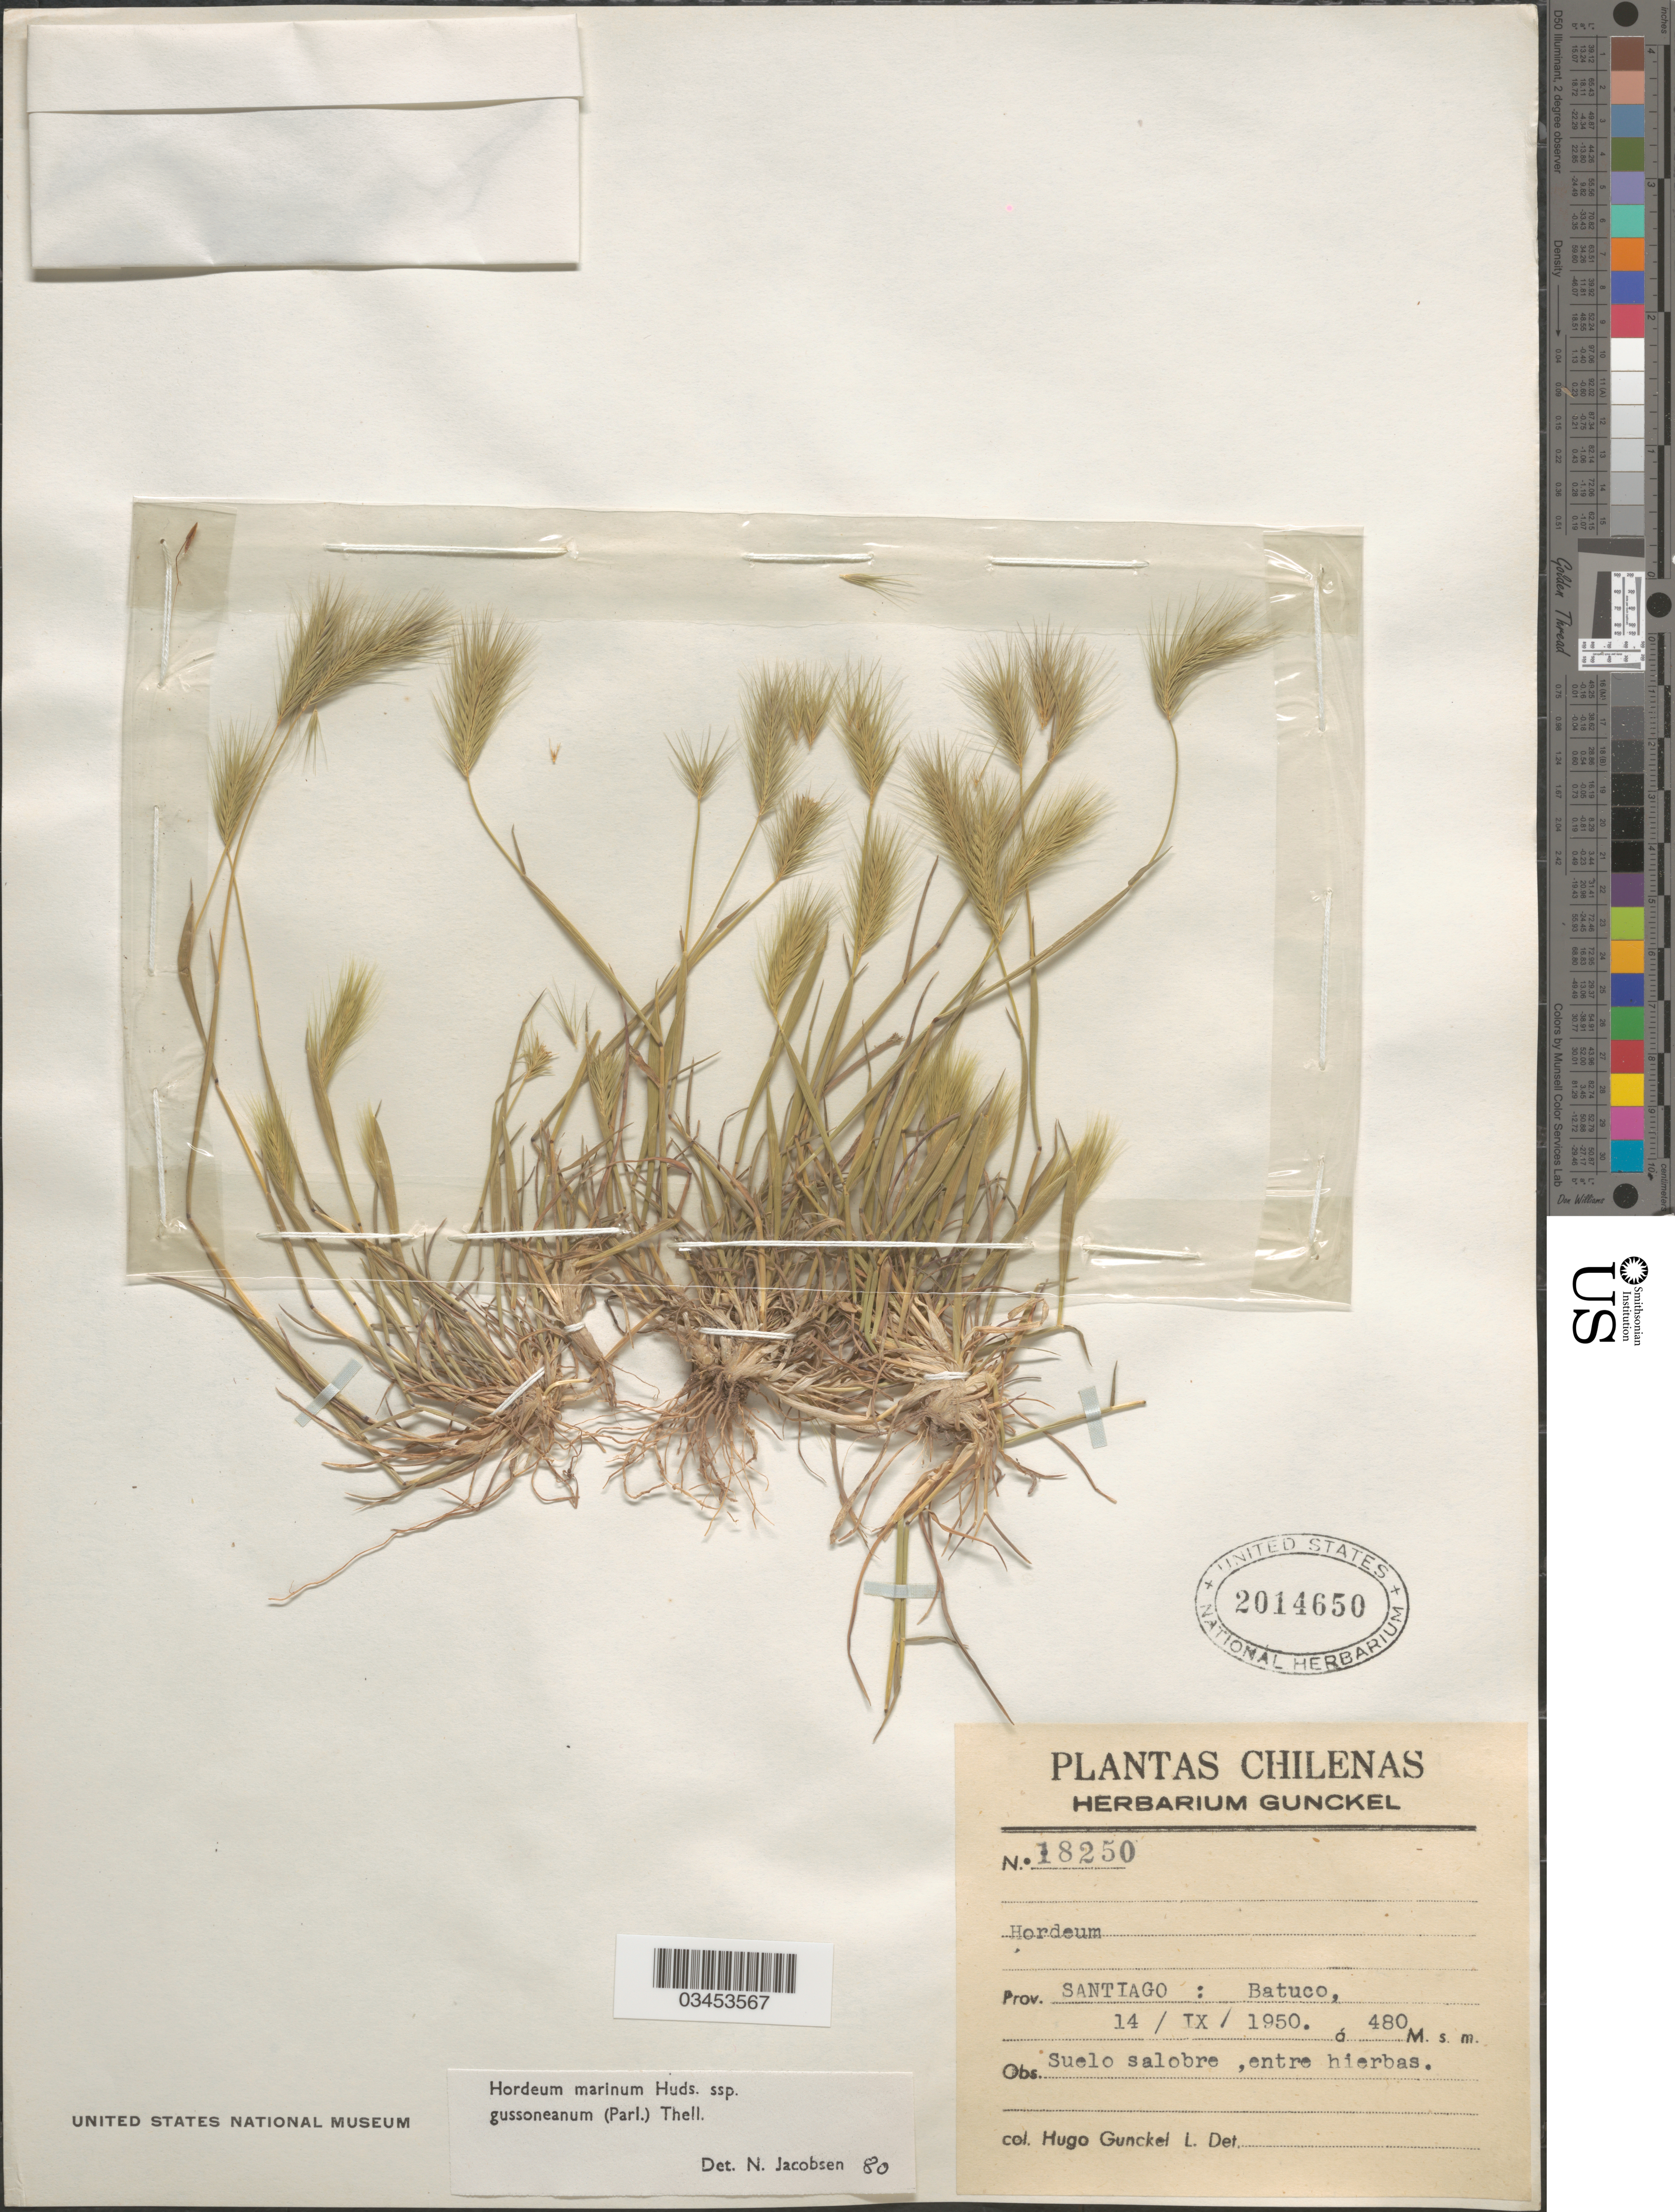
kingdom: Plantae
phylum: Tracheophyta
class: Liliopsida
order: Poales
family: Poaceae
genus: Hordeum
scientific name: Hordeum marinum subsp. gussoneanum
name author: (Parl.) Thell.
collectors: H. Gunckel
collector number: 18250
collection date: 1950-09-14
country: Chile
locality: Prov. Santiago : Batuco.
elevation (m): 480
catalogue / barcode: US 2014650